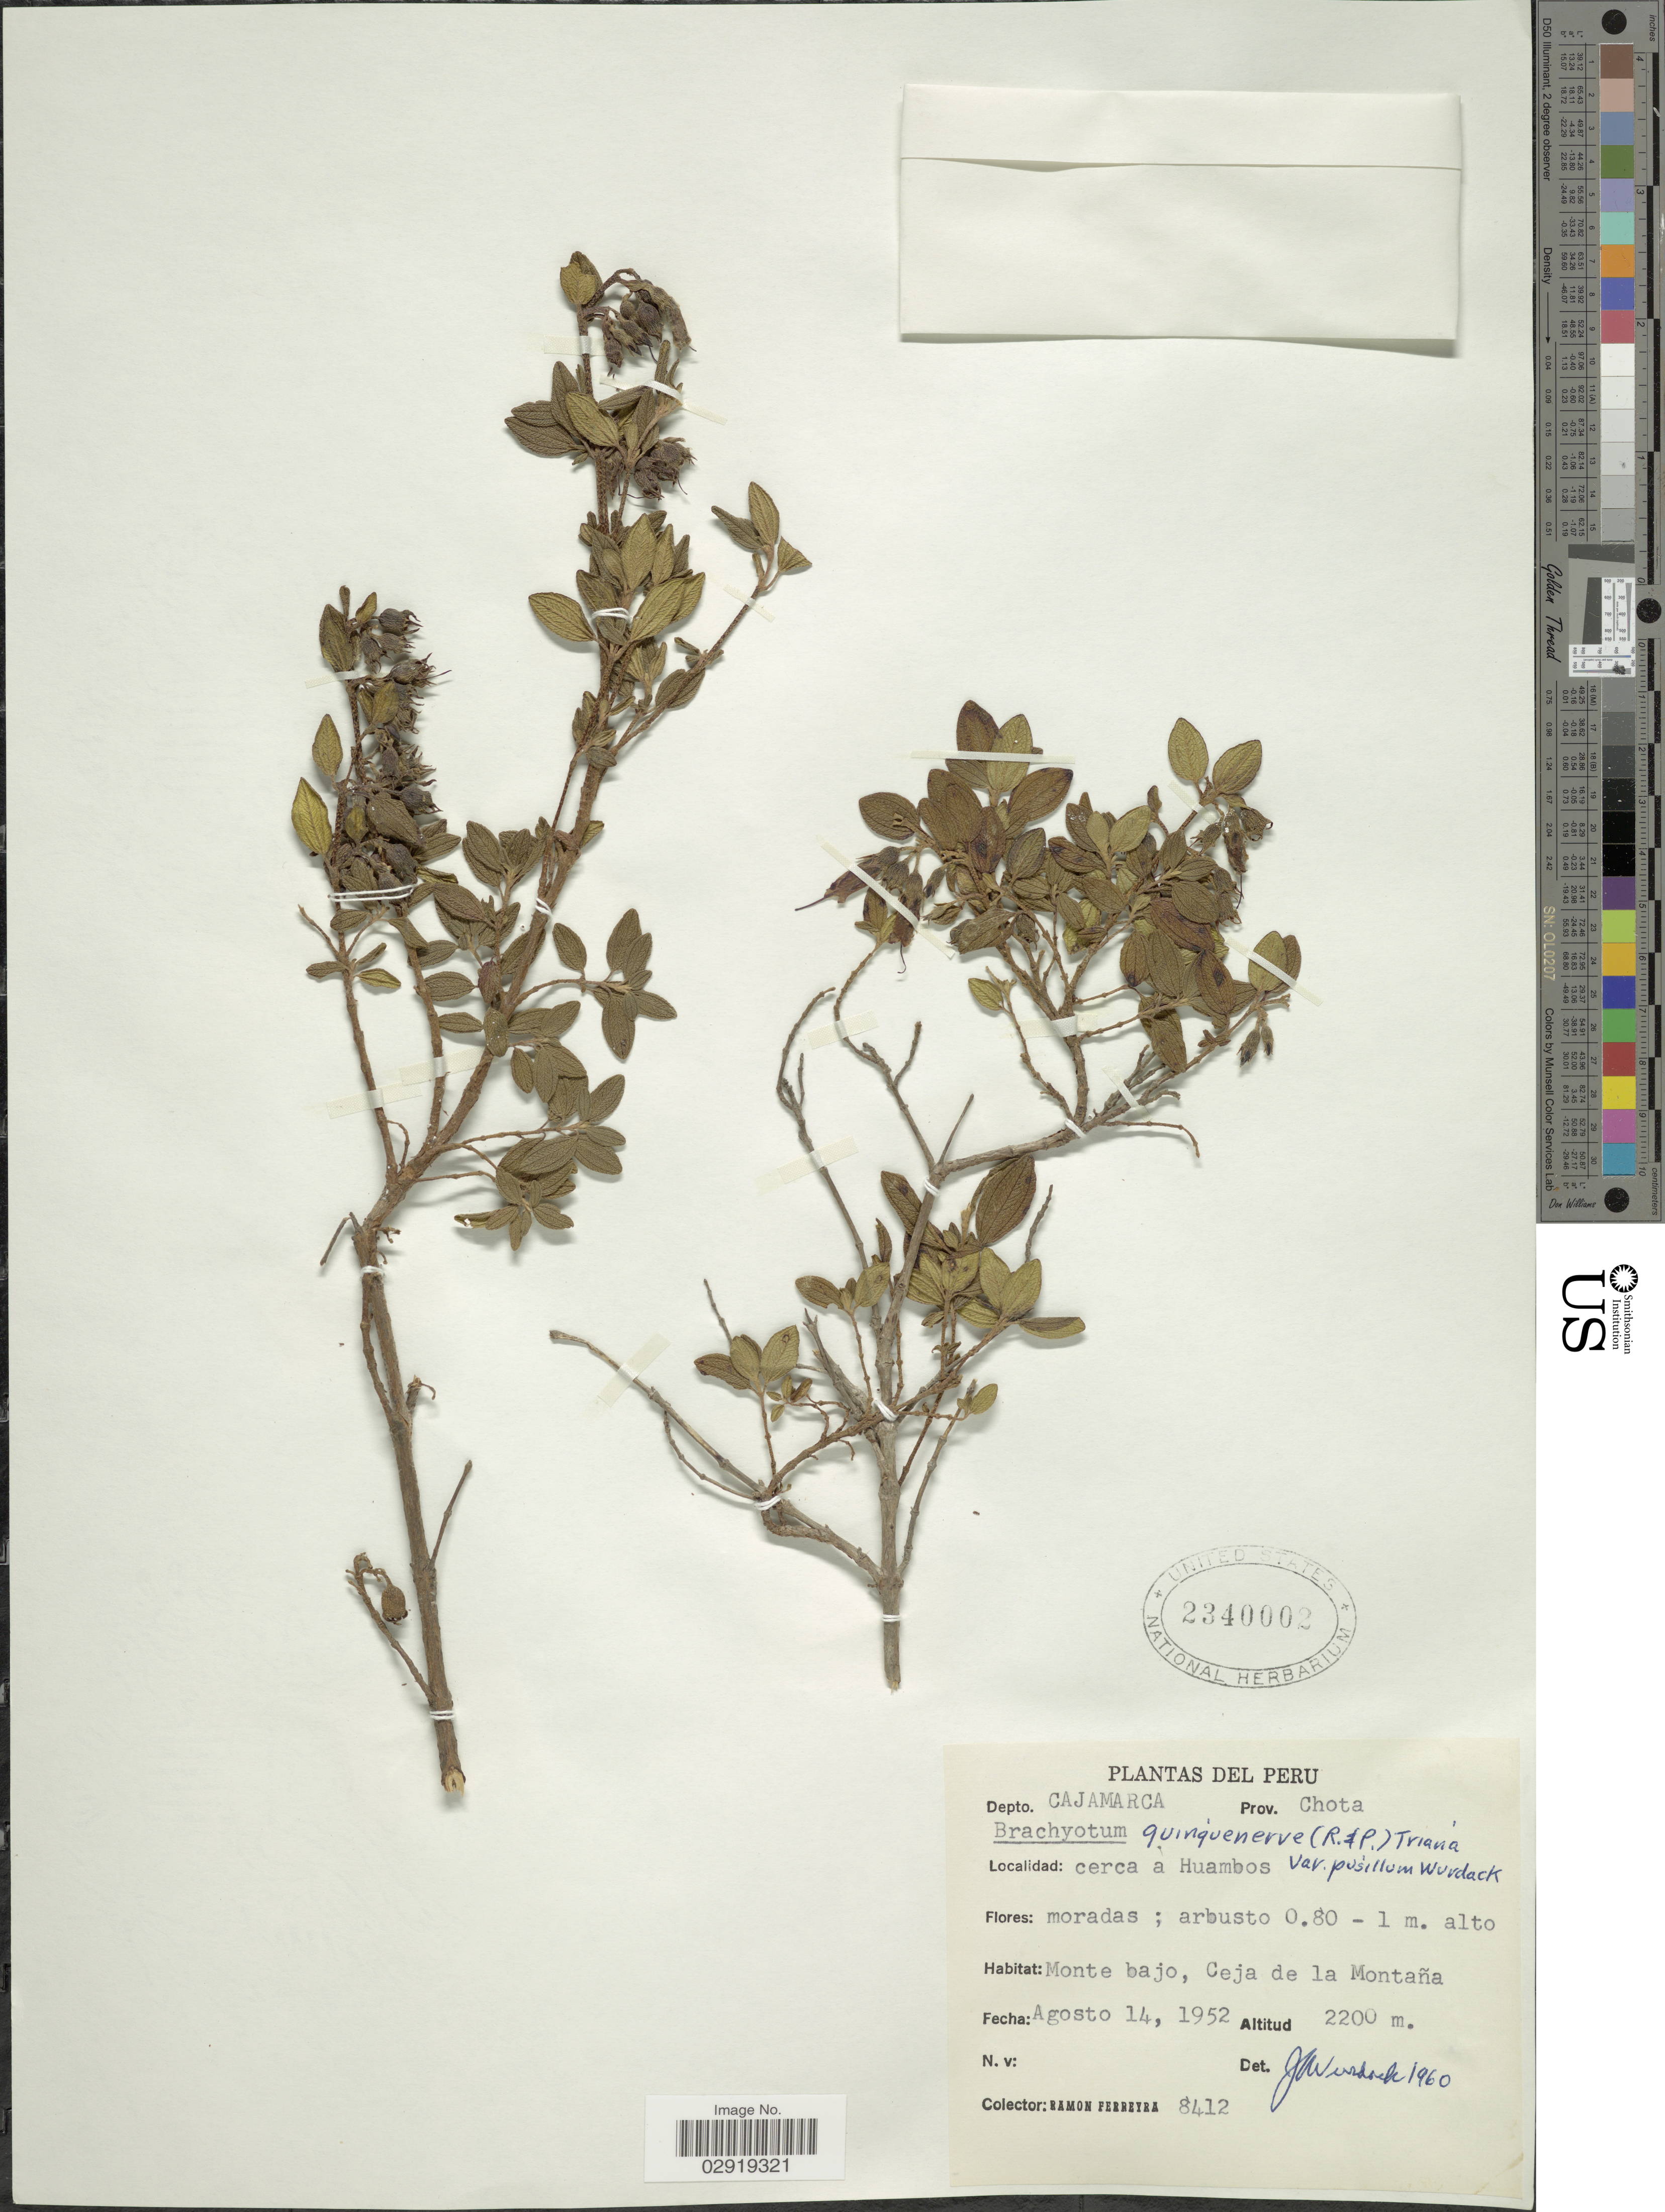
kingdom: Plantae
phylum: Tracheophyta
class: Magnoliopsida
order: Myrtales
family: Melastomataceae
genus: Brachyotum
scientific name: Brachyotum quinquenerve var. pusillum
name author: Wurdack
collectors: R. A. Ferreyra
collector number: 8412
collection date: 1952-08-14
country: Peru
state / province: Cajamarca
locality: Depto. Cajamarca. Prov. Chota. Cerca a Huambos. Ceja de la Montaña.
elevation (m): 2200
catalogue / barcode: US 2340002